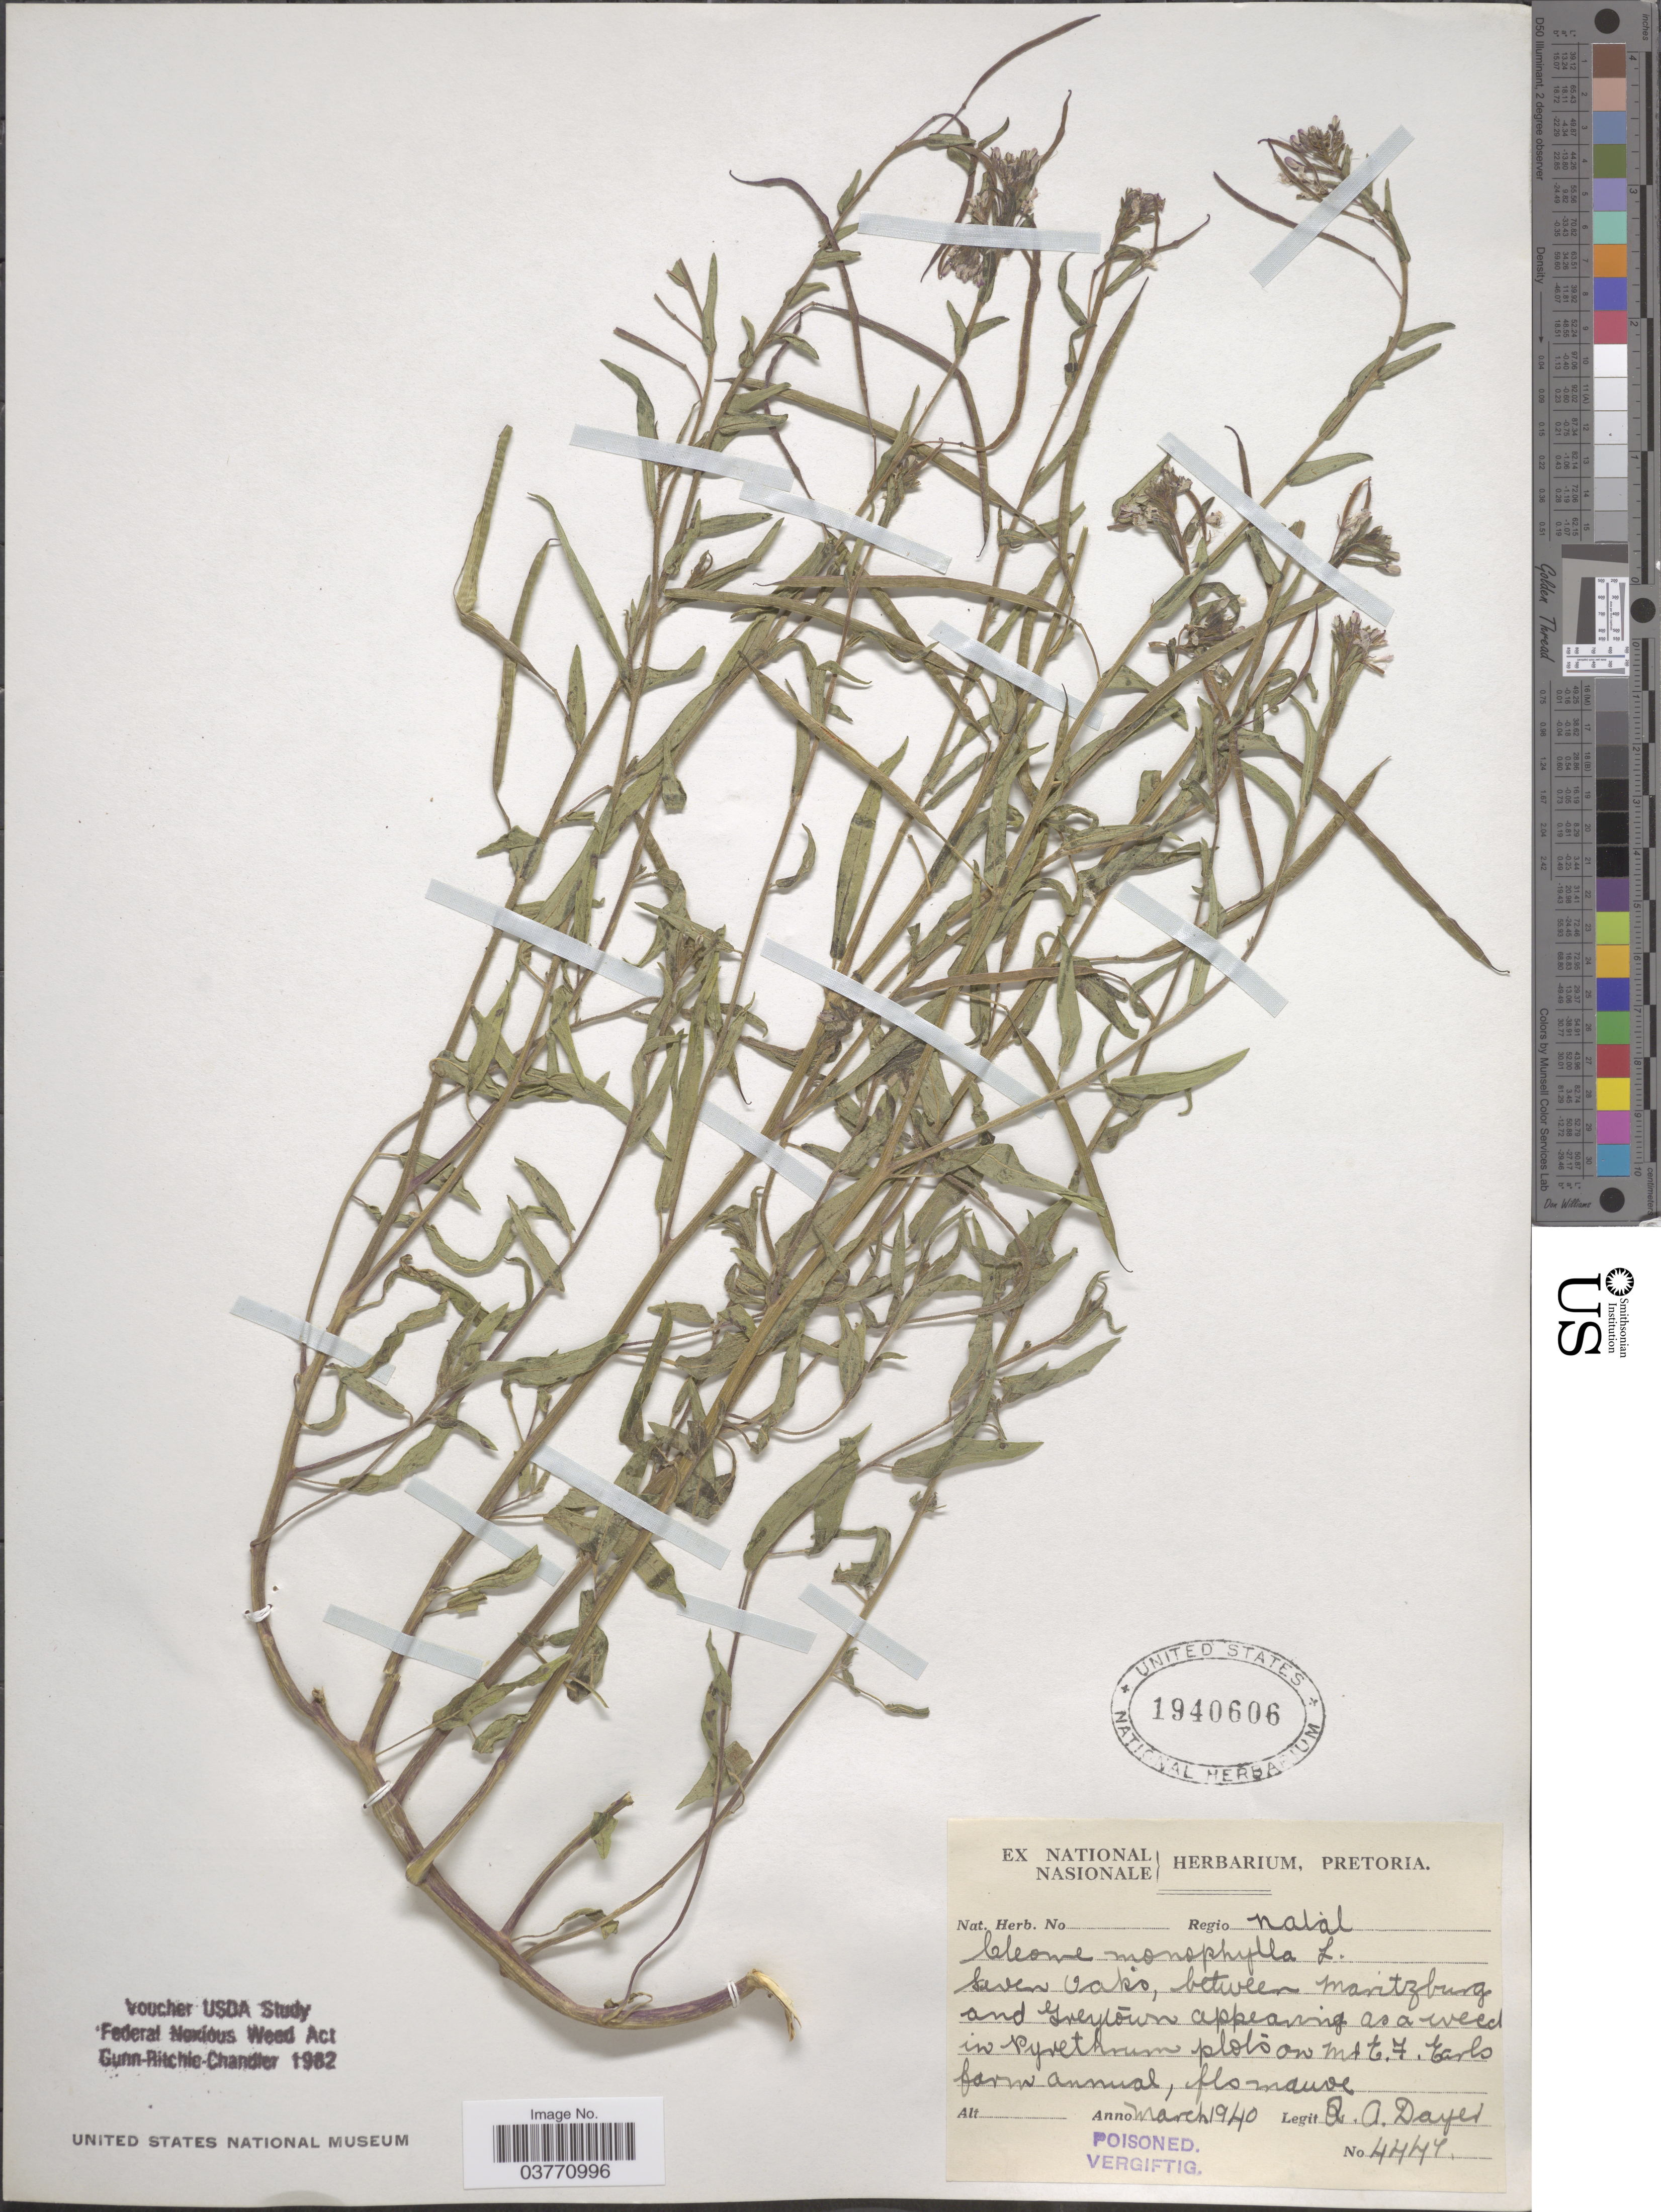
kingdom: Plantae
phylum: Tracheophyta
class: Magnoliopsida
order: Brassicales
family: Cleomaceae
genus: Sieruela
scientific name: Sieruela monophylla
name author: (L.) Roalson & J.C. Hall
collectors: A. Dayes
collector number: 4447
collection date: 1940-03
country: South Africa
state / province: KwaZulu-Natal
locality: Regio Natal. Seven Oaks, between Maritzburg and Greytown appearing as a weed in Pyrethrum plots on Mt. E.F. Earls.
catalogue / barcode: US 1940606